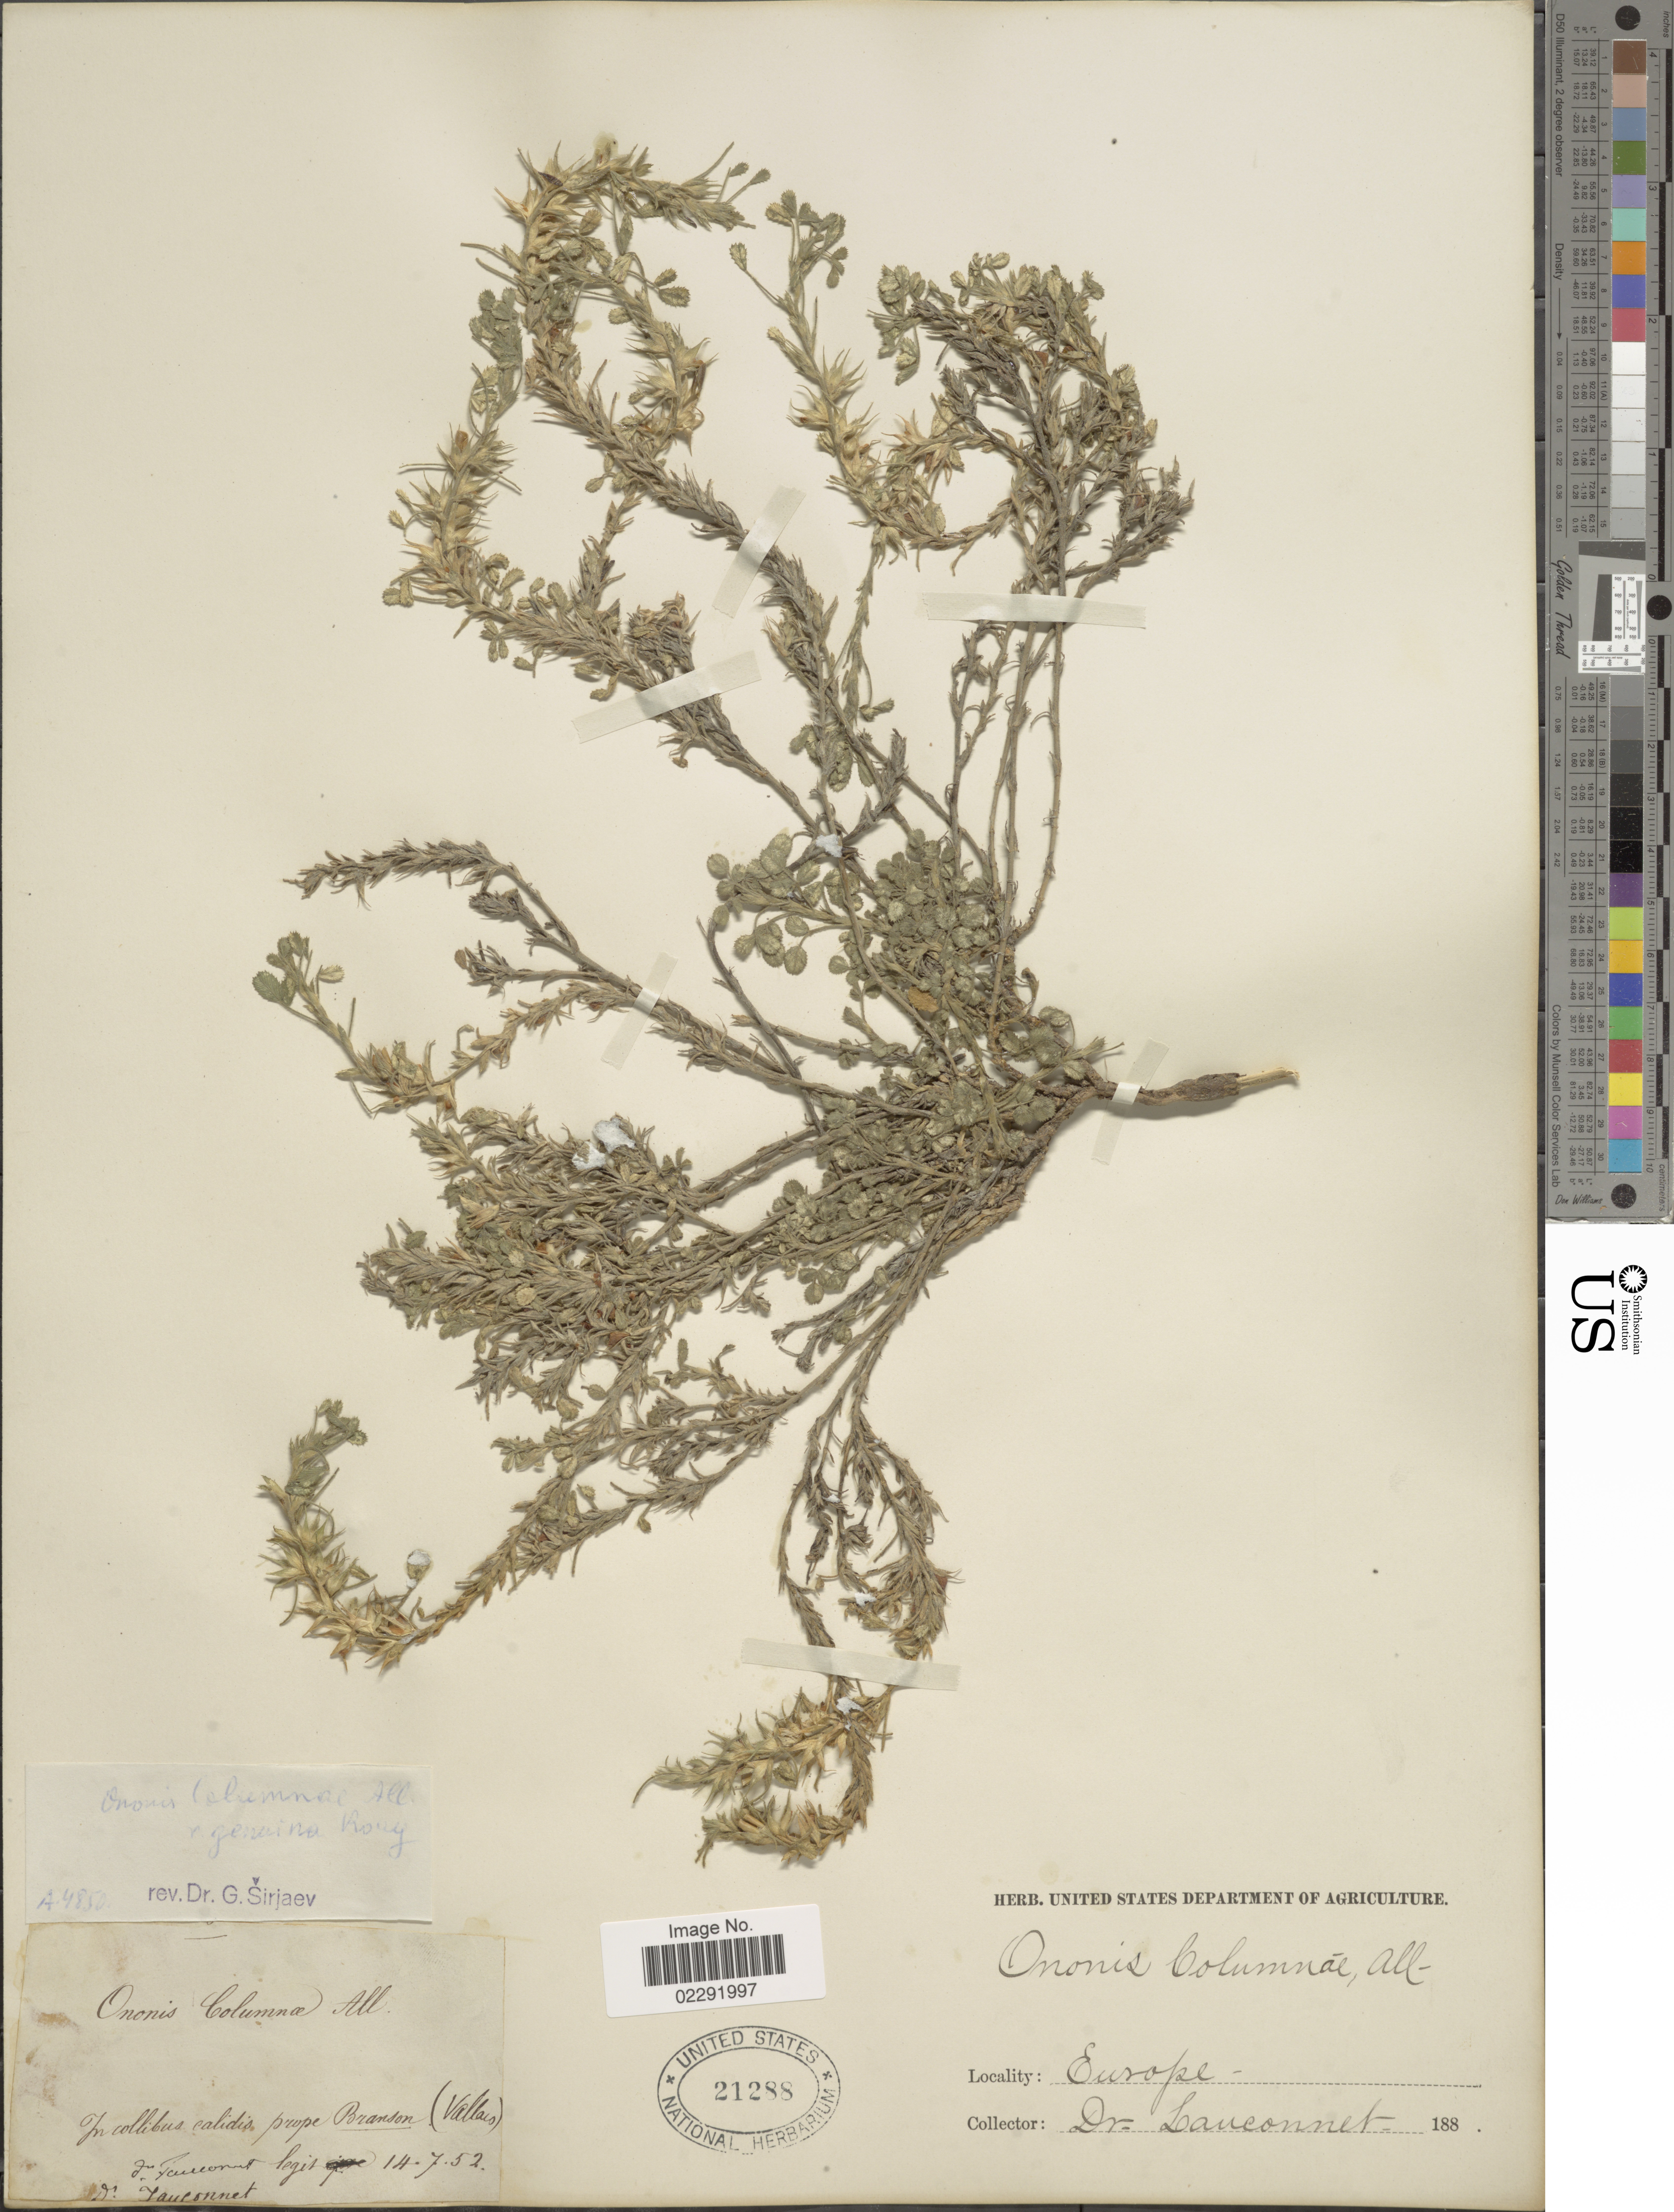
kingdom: Plantae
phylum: Tracheophyta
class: Magnoliopsida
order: Fabales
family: Fabaceae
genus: Ononis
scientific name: Ononis pusilla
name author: L.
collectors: Lauconnet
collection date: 1852-07-14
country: Switzerland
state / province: Valais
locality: In collibus calidis prope Branson.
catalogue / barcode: US 21288